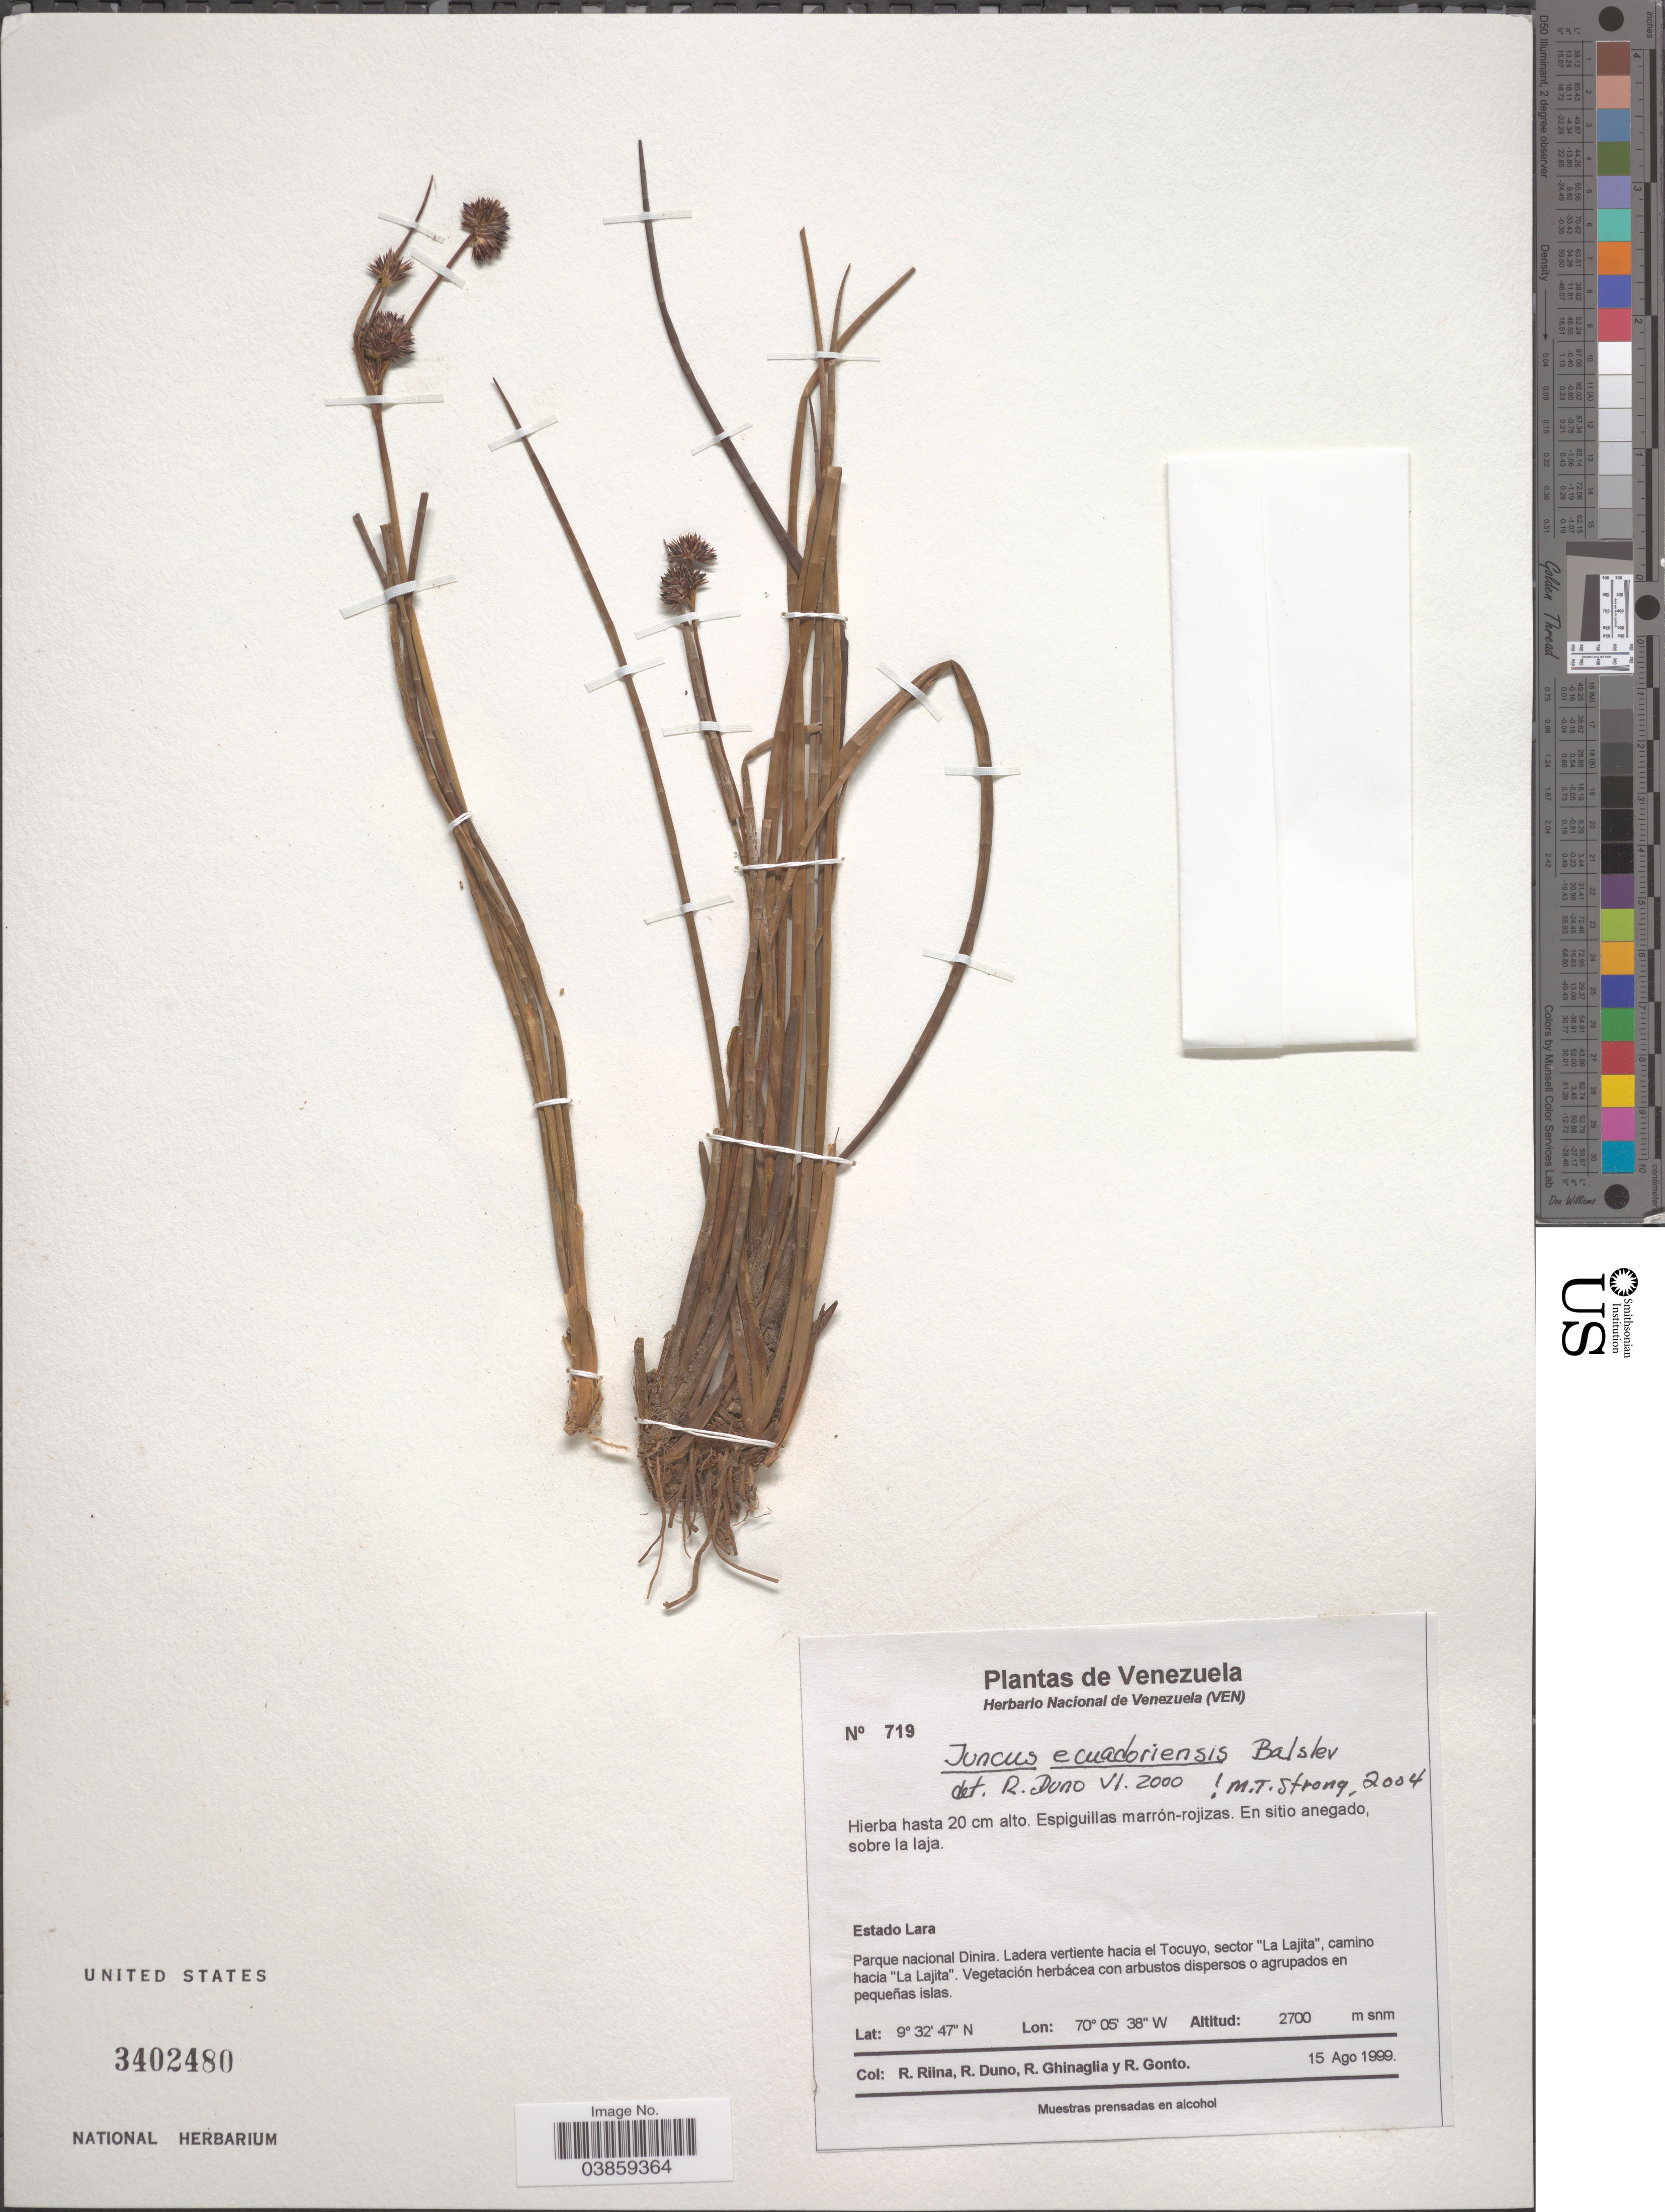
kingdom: Plantae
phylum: Tracheophyta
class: Liliopsida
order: Poales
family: Juncaceae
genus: Juncus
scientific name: Juncus ecuadoriensis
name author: Balslev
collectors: R. Riina, R. Duno, R. Ghinaglia & R. Gonto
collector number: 719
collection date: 1999-08-15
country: Venezuela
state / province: Lara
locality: Parque nacional Dinira. Ladera vertiente hacia el Tocuyo, sector " La Lajita", camino hacia " La Lajita".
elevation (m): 2700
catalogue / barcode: US 3402480